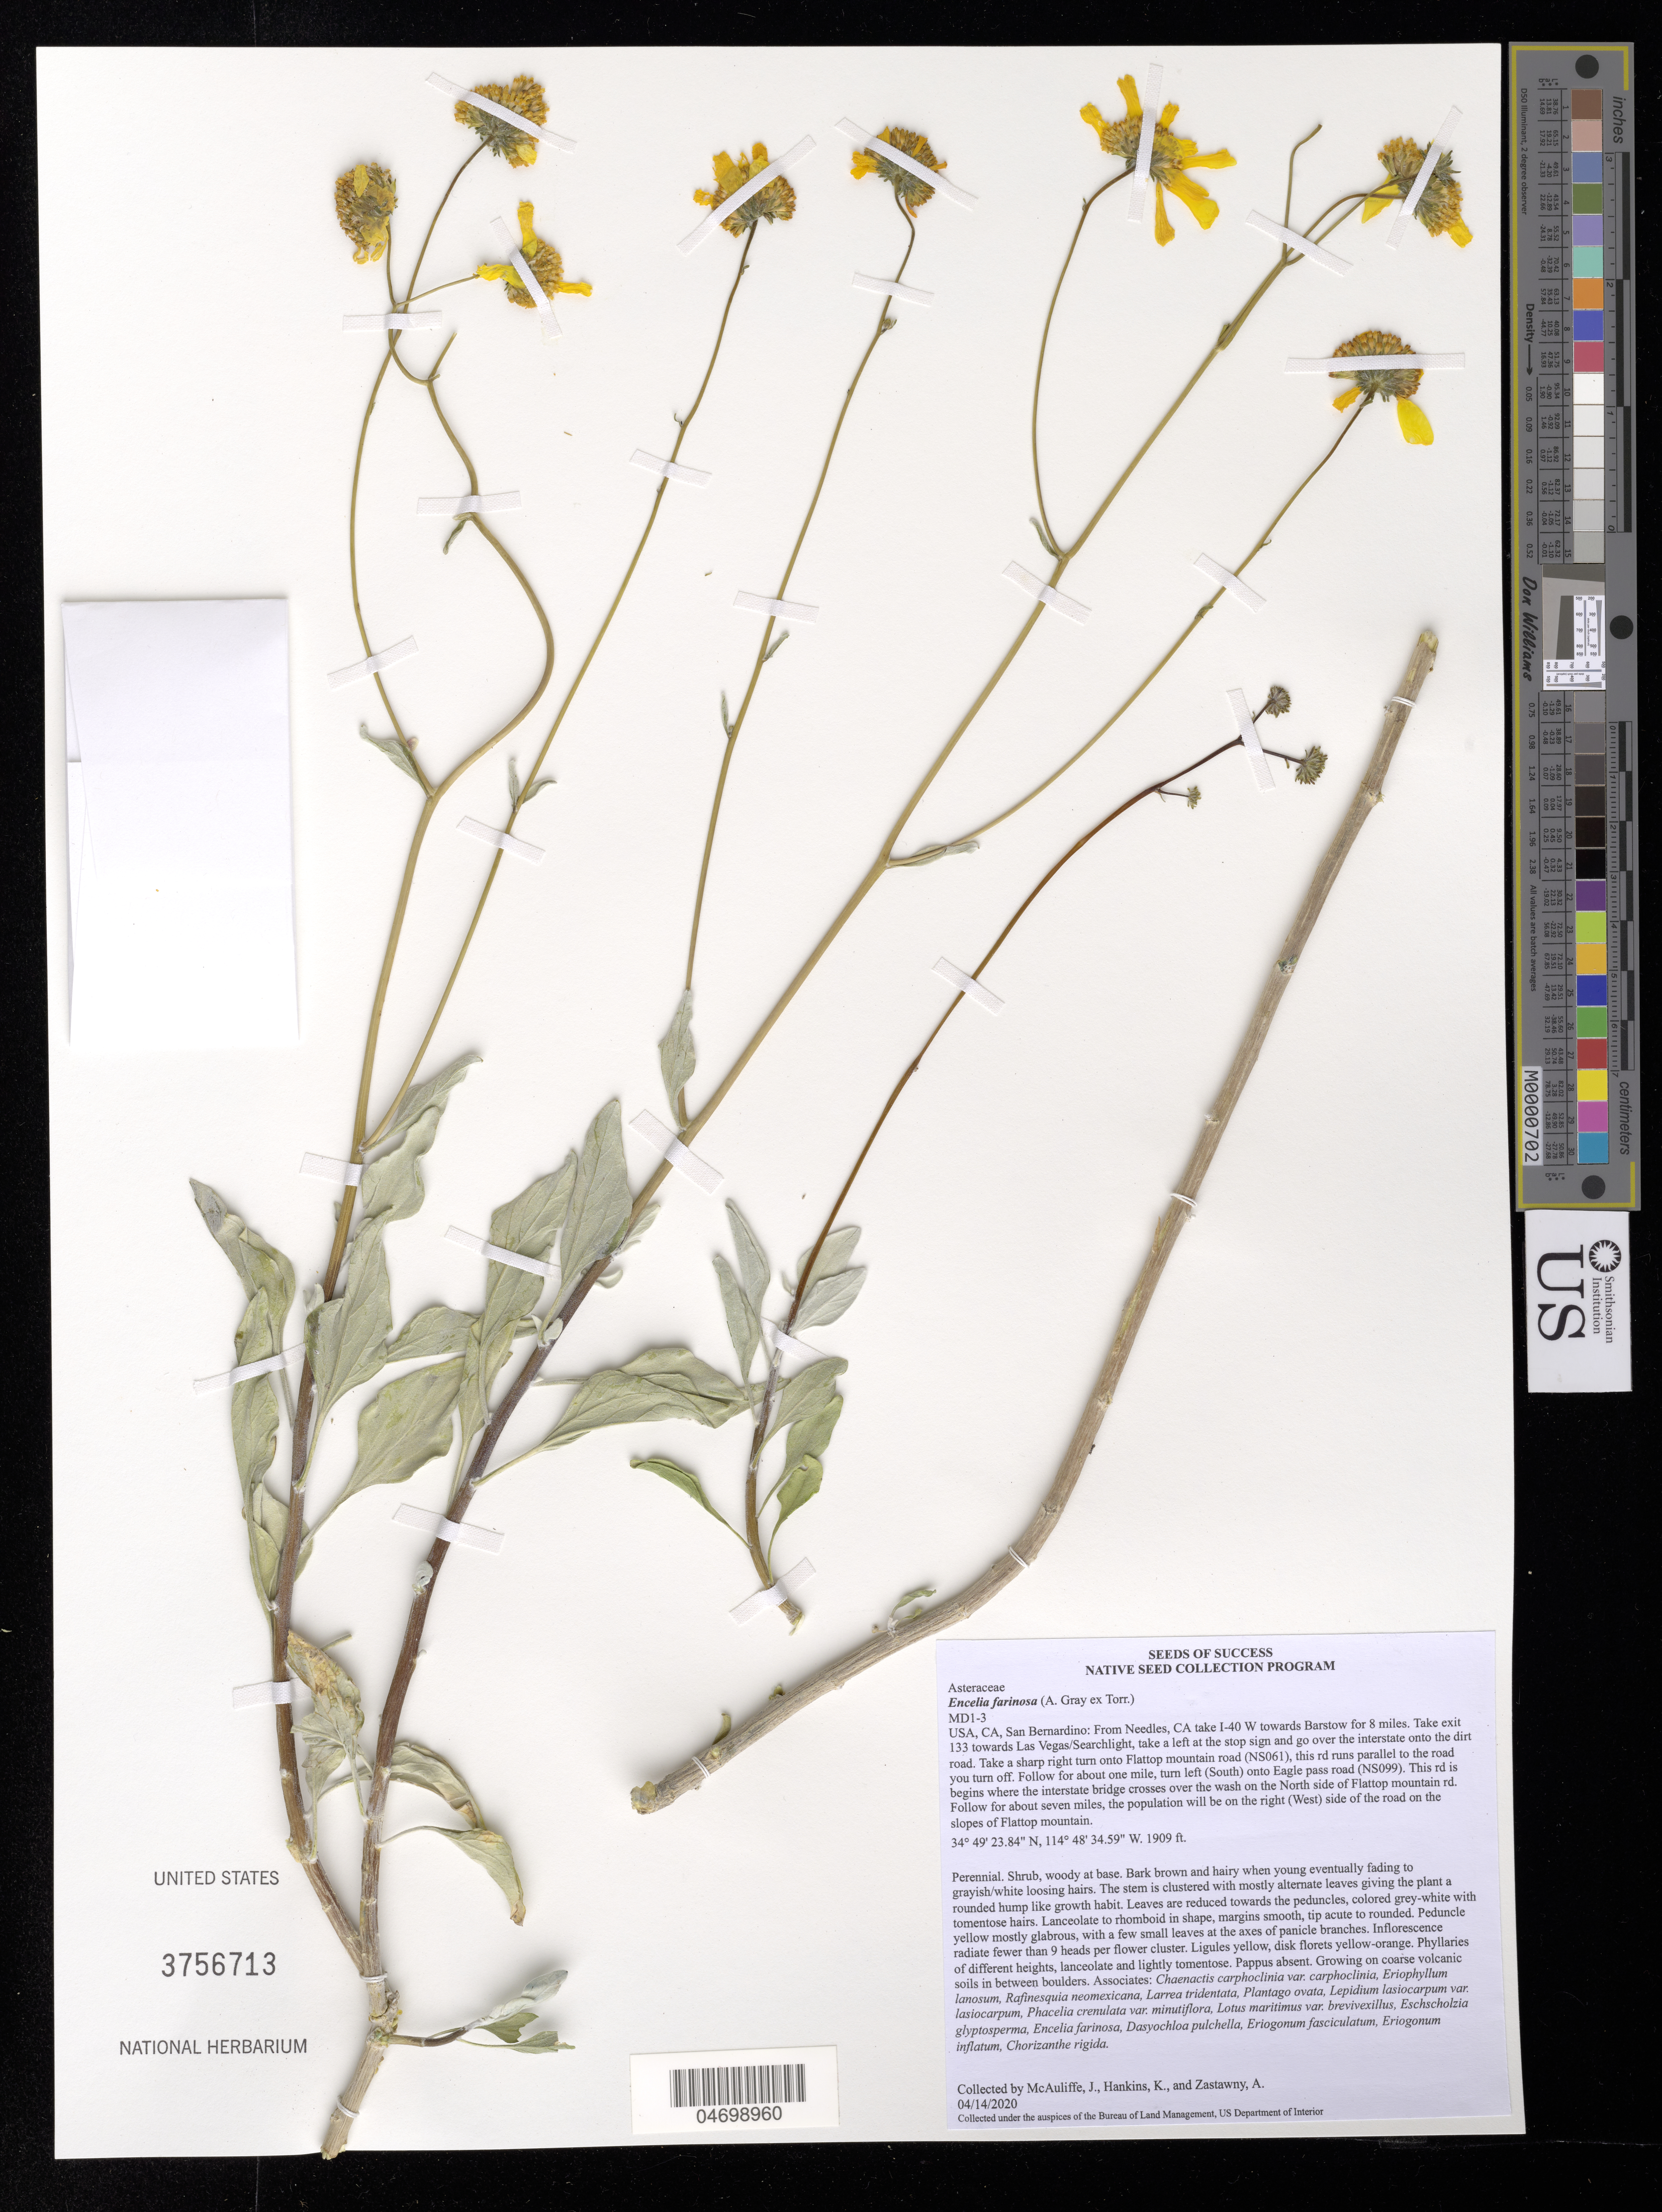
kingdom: Plantae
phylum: Tracheophyta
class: Magnoliopsida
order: Asterales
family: Asteraceae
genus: Encelia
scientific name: Encelia farinosa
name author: A. Gray ex Torr.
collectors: J. McAuliffe, K. Hankins & A. Zastawny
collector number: MD1-3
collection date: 2020-04-14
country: United States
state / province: California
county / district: San Bernardino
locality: On the slopes of Flattop Mtn.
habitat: Coarse volcanic soils in between boulders. With Larrea tridentata, Plantago ovata, Encelia farinosa, etc.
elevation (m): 582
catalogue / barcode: US 3756713